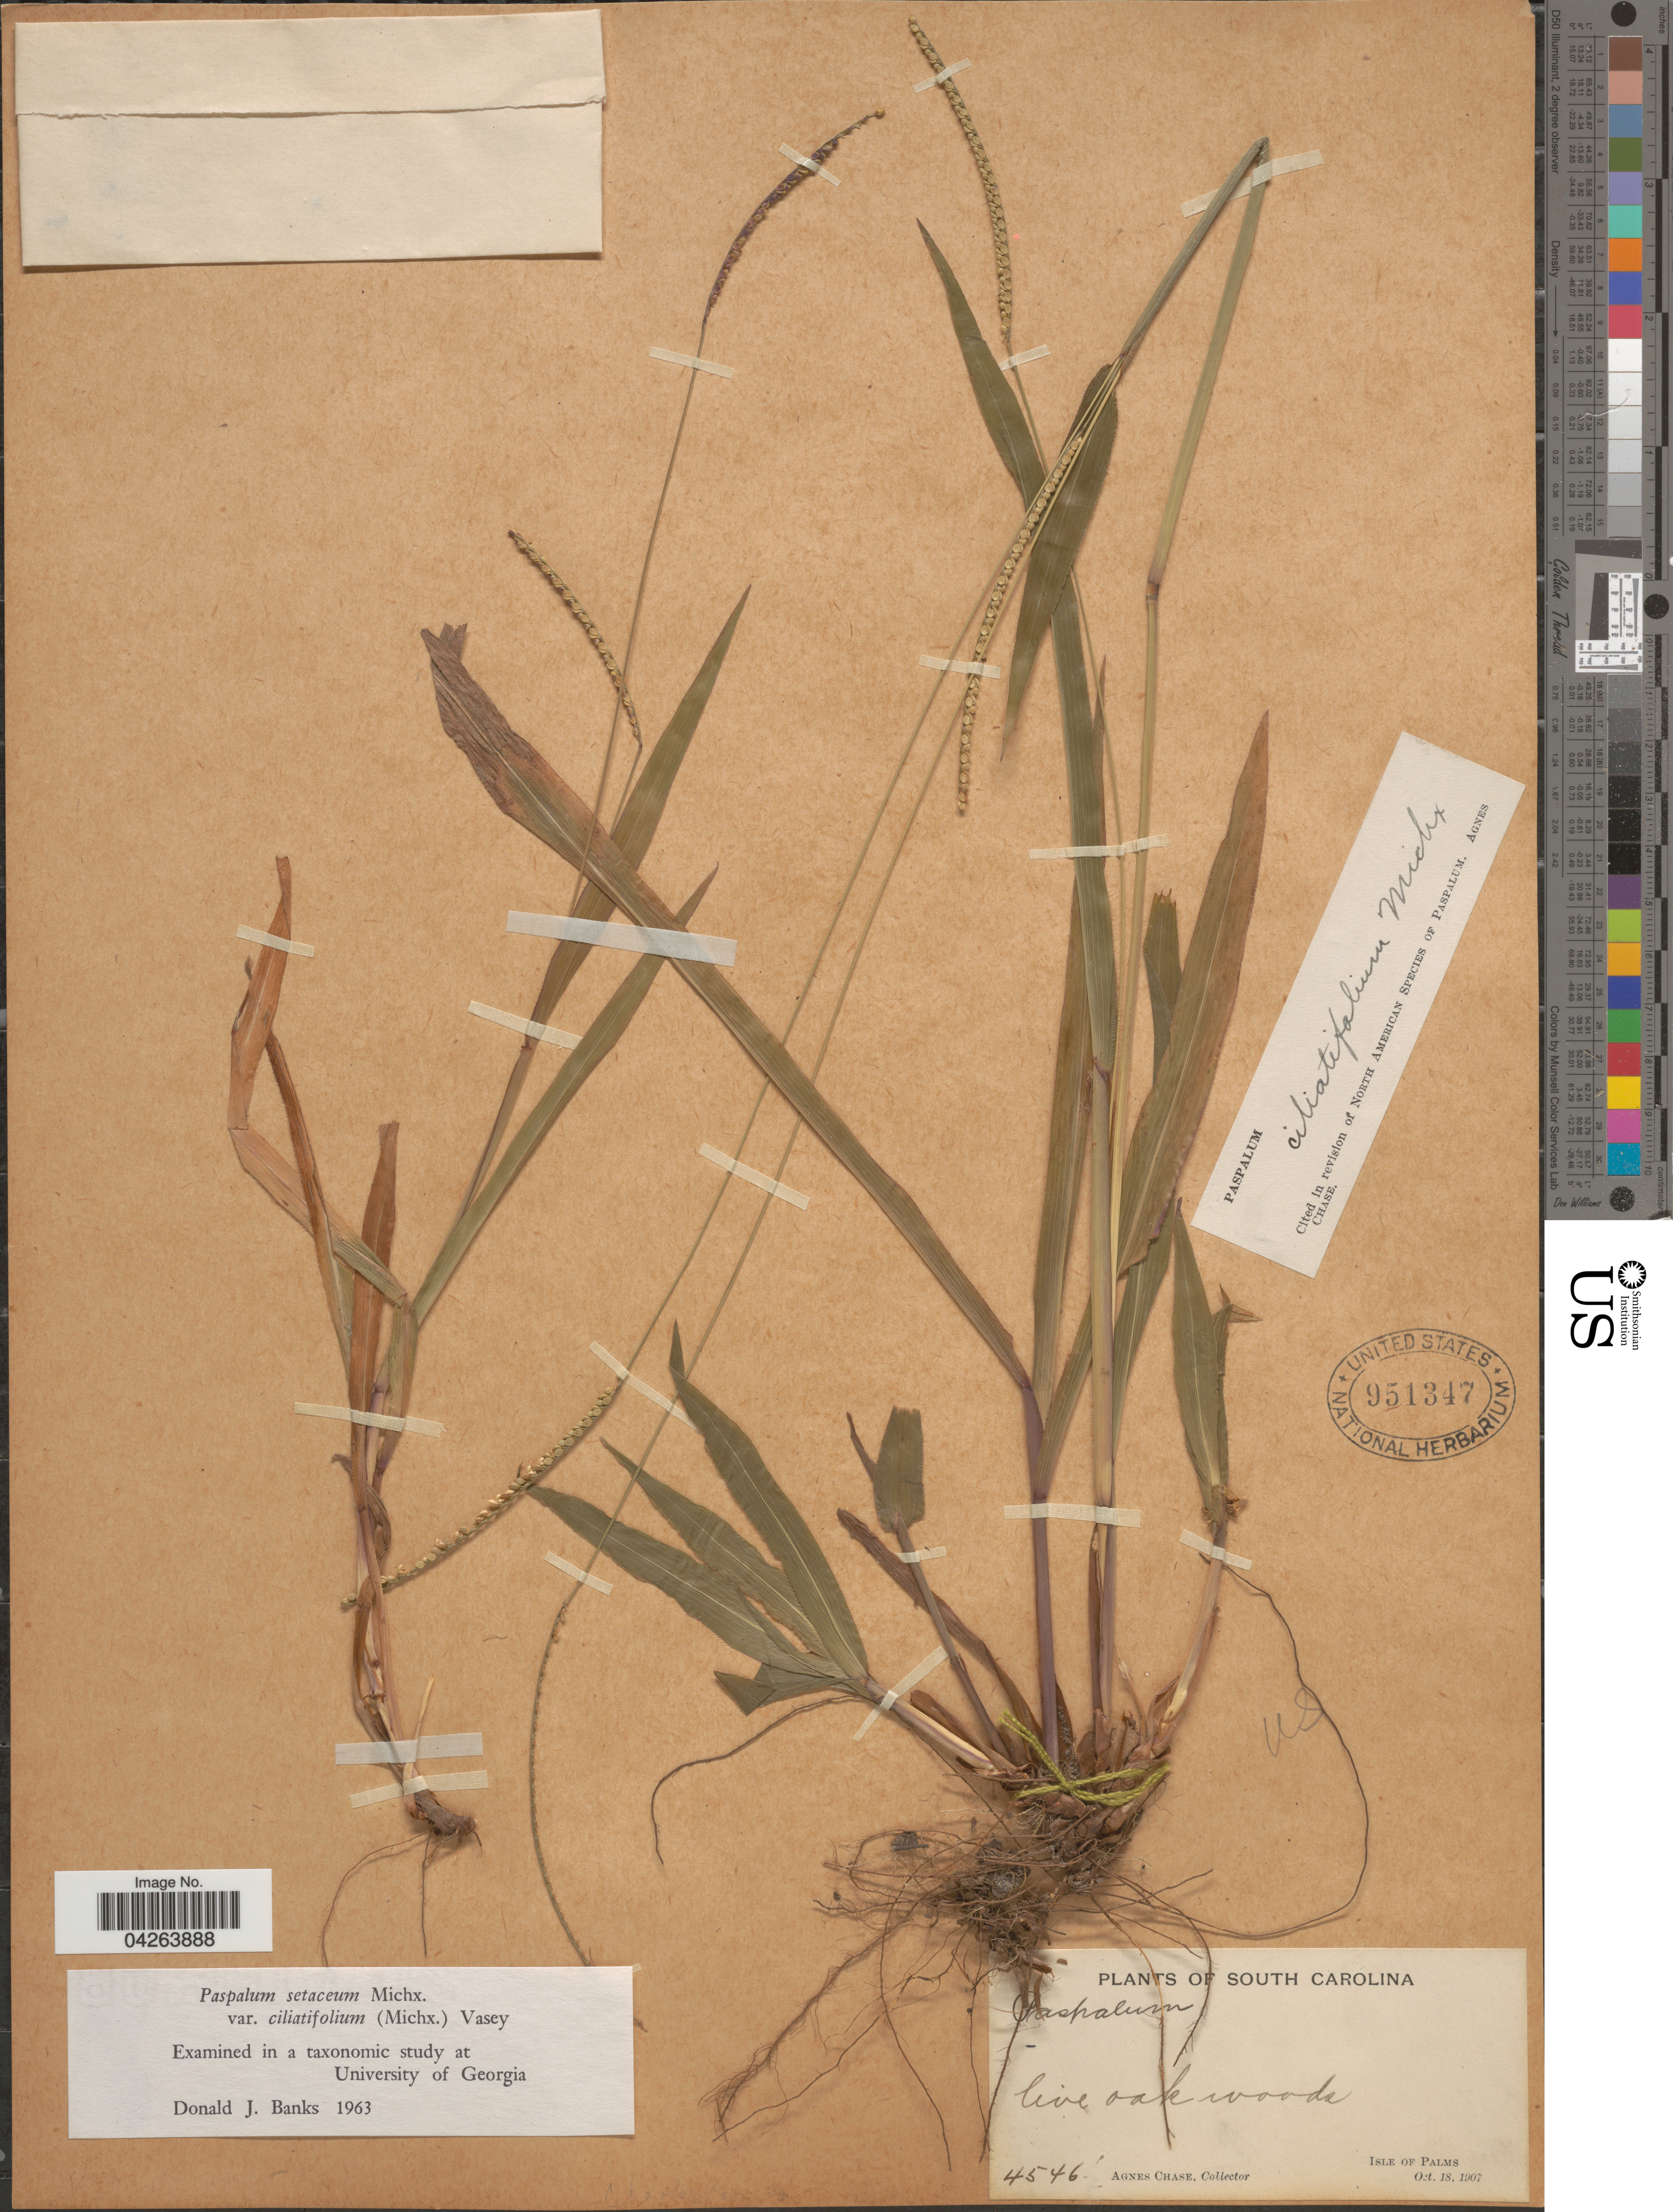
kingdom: Plantae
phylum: Tracheophyta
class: Liliopsida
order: Poales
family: Poaceae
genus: Paspalum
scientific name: Paspalum setaceum var. ciliatifolium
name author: (Michx.) Vasey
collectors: A. Chase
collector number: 4546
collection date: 1907-10-18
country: United States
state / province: South Carolina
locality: Isle of Palms.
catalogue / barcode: US 951347